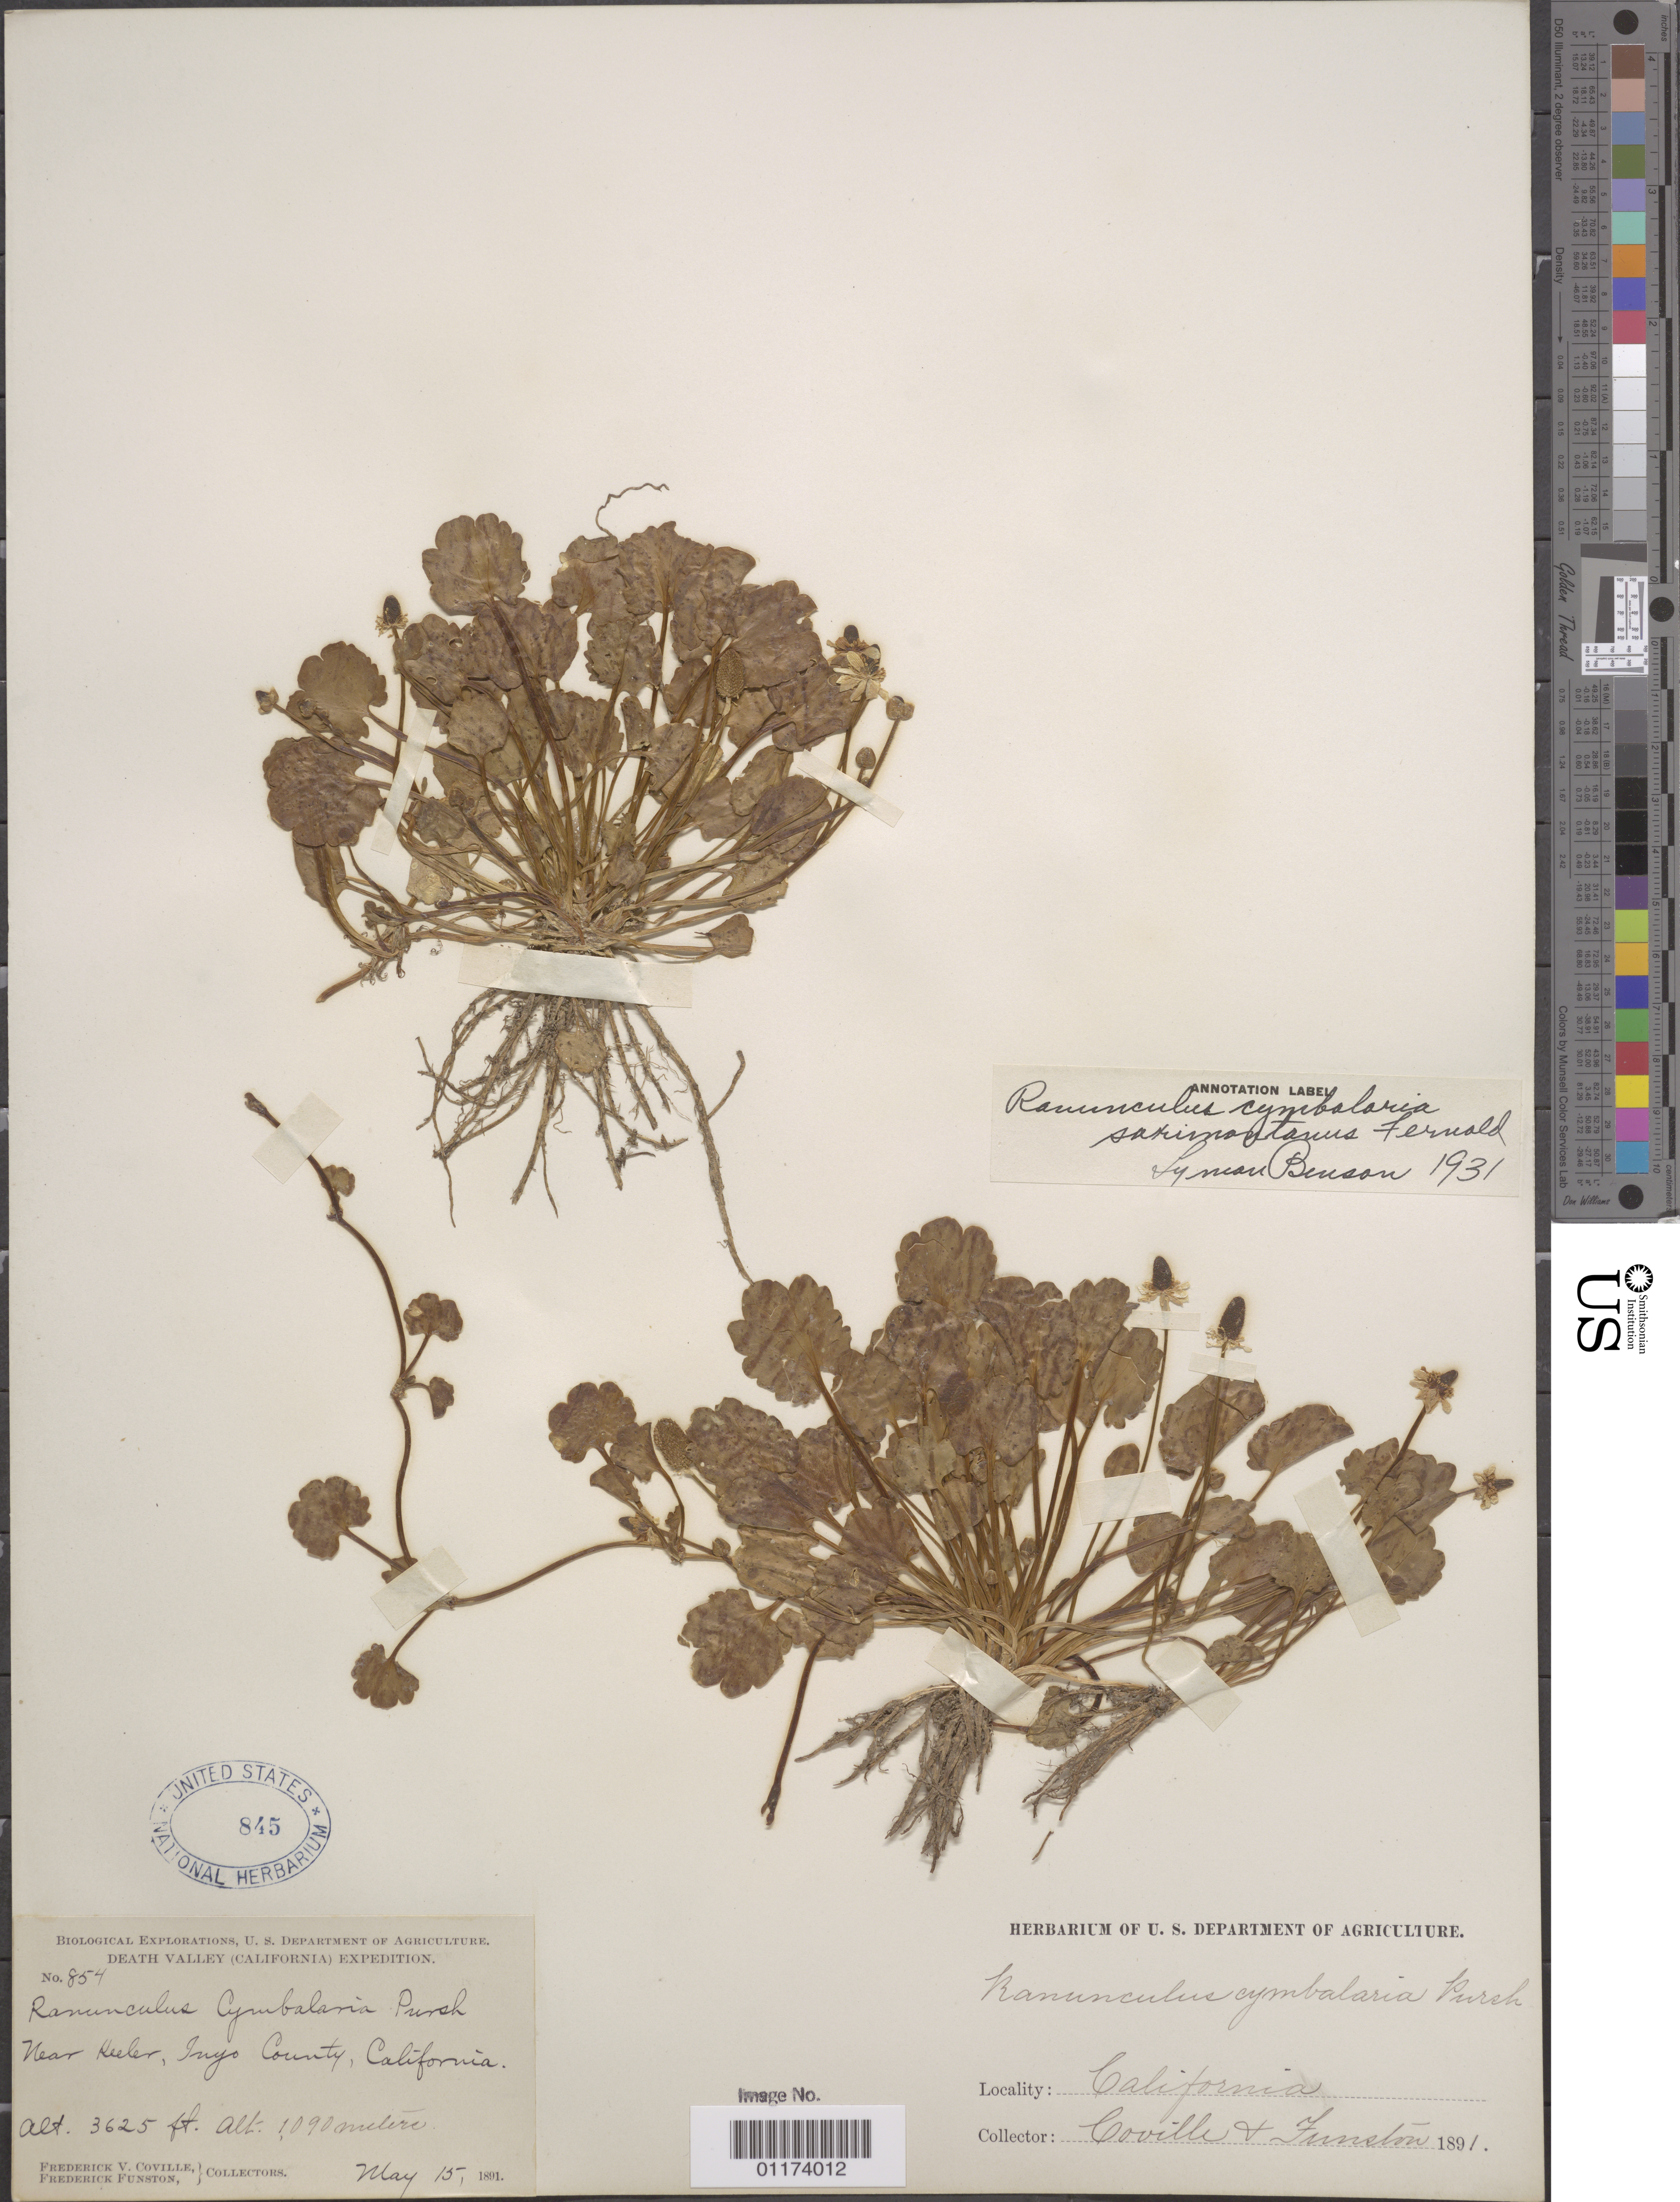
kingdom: Plantae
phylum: Tracheophyta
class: Magnoliopsida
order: Ranunculales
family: Ranunculaceae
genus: Halerpestes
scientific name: Halerpestes cymbalaria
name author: (Pursh) Greene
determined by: Strong, M. T., (US), Smithsonian Institution - National Museum of Natural History (UNITED STATES)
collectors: F. V. Coville & F. Funston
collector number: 854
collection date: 1891-05-15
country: United States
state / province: California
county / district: Inyo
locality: Near Keeler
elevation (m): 332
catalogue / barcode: US 845